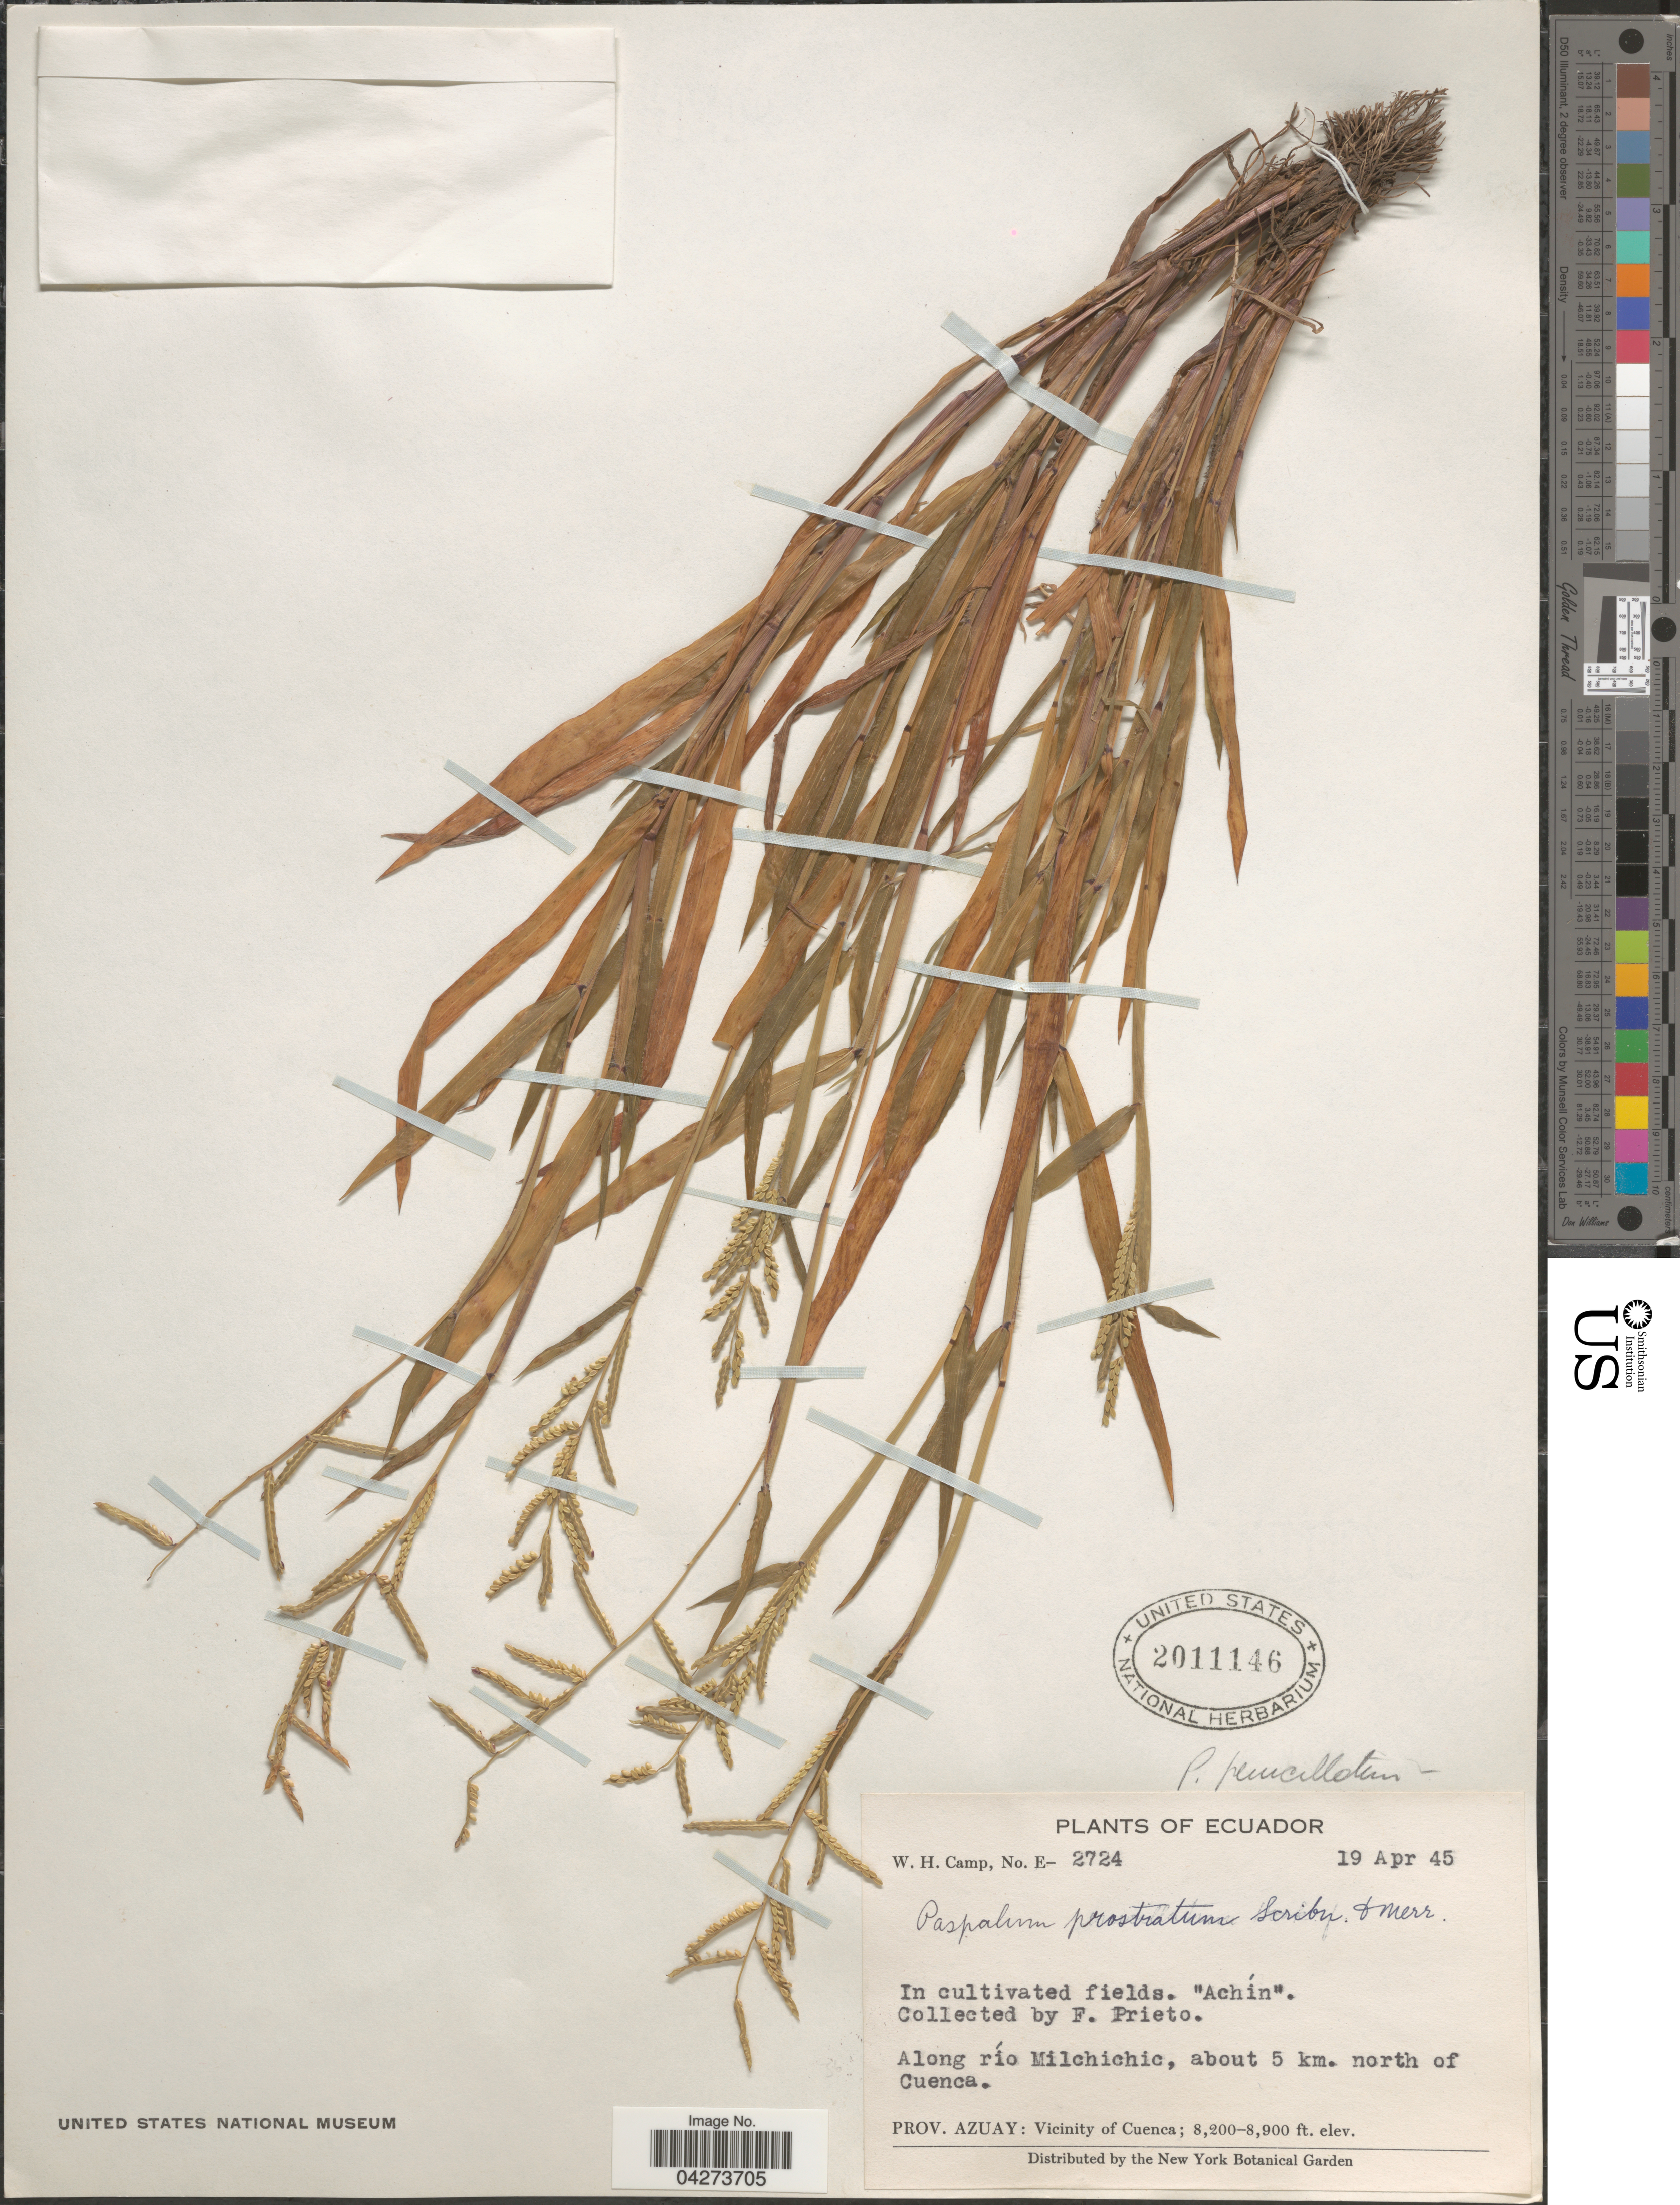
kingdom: Plantae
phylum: Tracheophyta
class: Liliopsida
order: Poales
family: Poaceae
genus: Paspalum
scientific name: Paspalum penicillatum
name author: Hook. f.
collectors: W. H. Camp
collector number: E-2724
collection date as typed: Transcribed d/m/y: 19/4/45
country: Ecuador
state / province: Azuay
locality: Along río Milchichic, about 5 km. north of Cuenca. Prov. Azuay: Vicinity of Cuenca.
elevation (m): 2499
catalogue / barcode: US 2011146